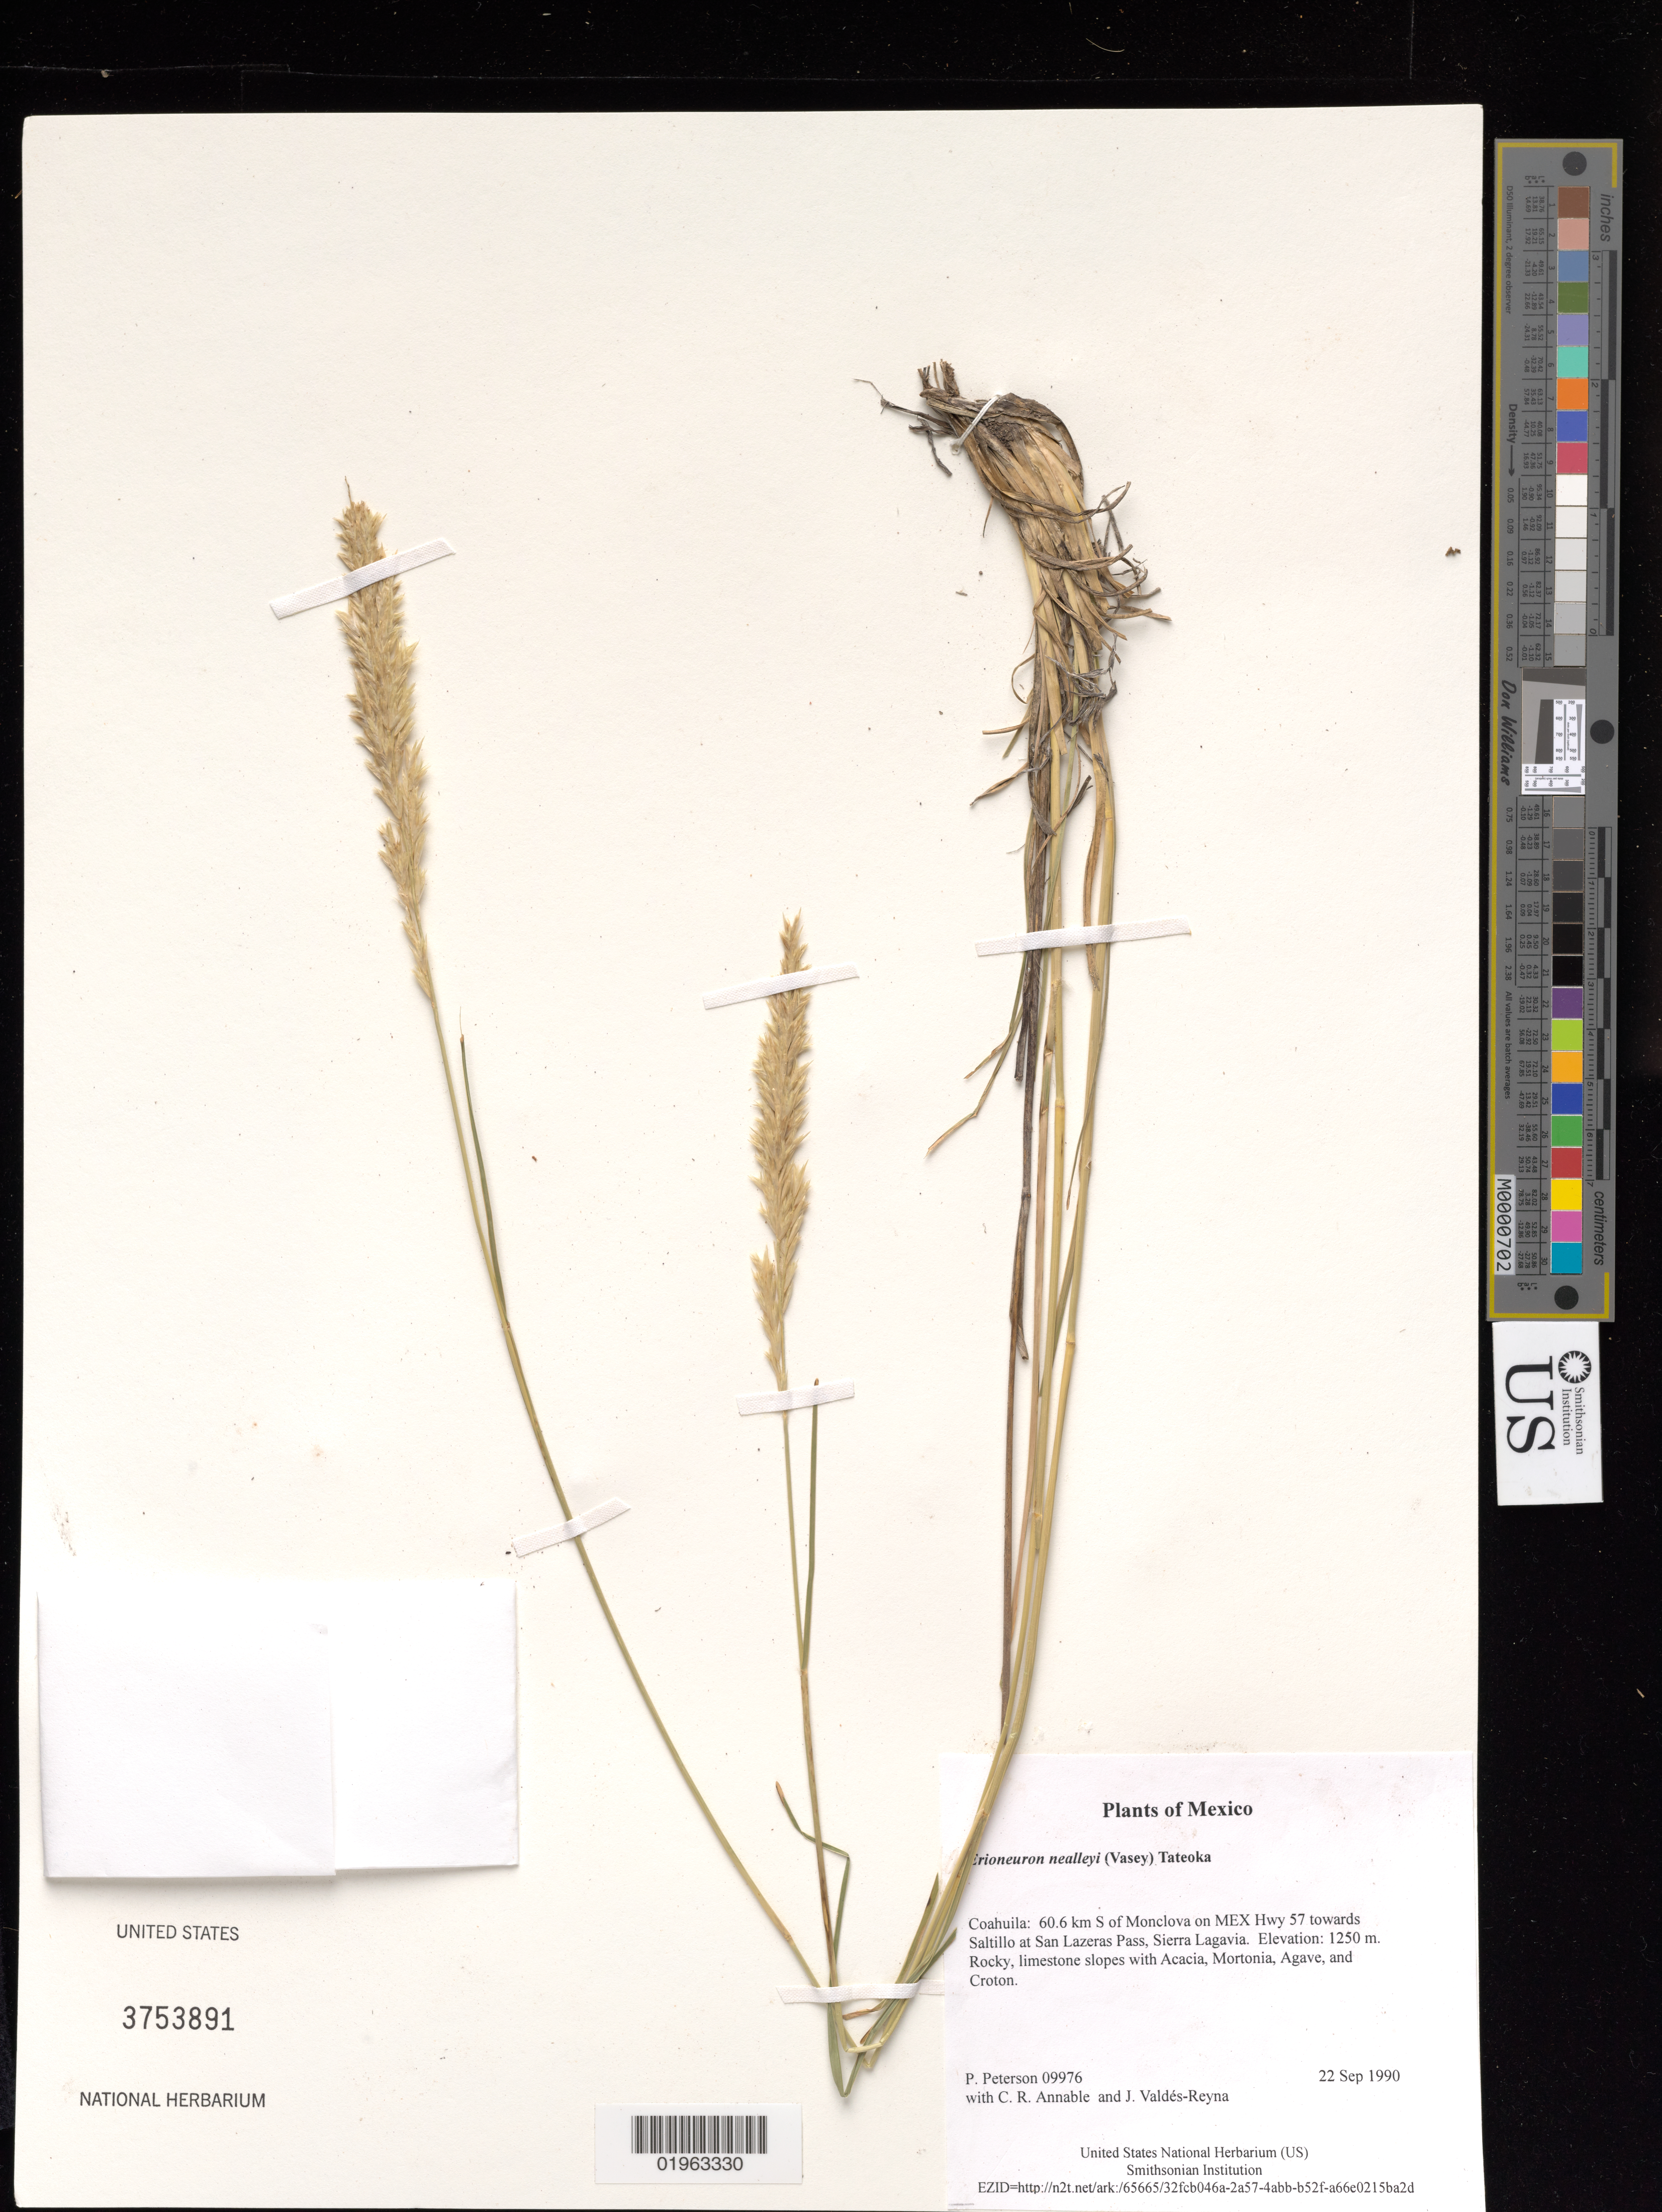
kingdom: Plantae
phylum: Tracheophyta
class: Liliopsida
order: Poales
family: Poaceae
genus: Erioneuron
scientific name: Erioneuron nealleyi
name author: (Vasey) Tateoka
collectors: P. M. Peterson, C. R. Annable & J. Valdés-Reyna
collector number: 09976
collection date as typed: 22 Sep 1990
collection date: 1990-09-22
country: Mexico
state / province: Coahuila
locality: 60.6 km S of Monclova on MEX Hwy 57 towards Saltillo at San Lazeras Pass, Sierra Lagavia.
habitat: Rocky, limestone slopes with Acacia, Mortonia, Agave, and Croton.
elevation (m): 1250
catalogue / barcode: US 3753891